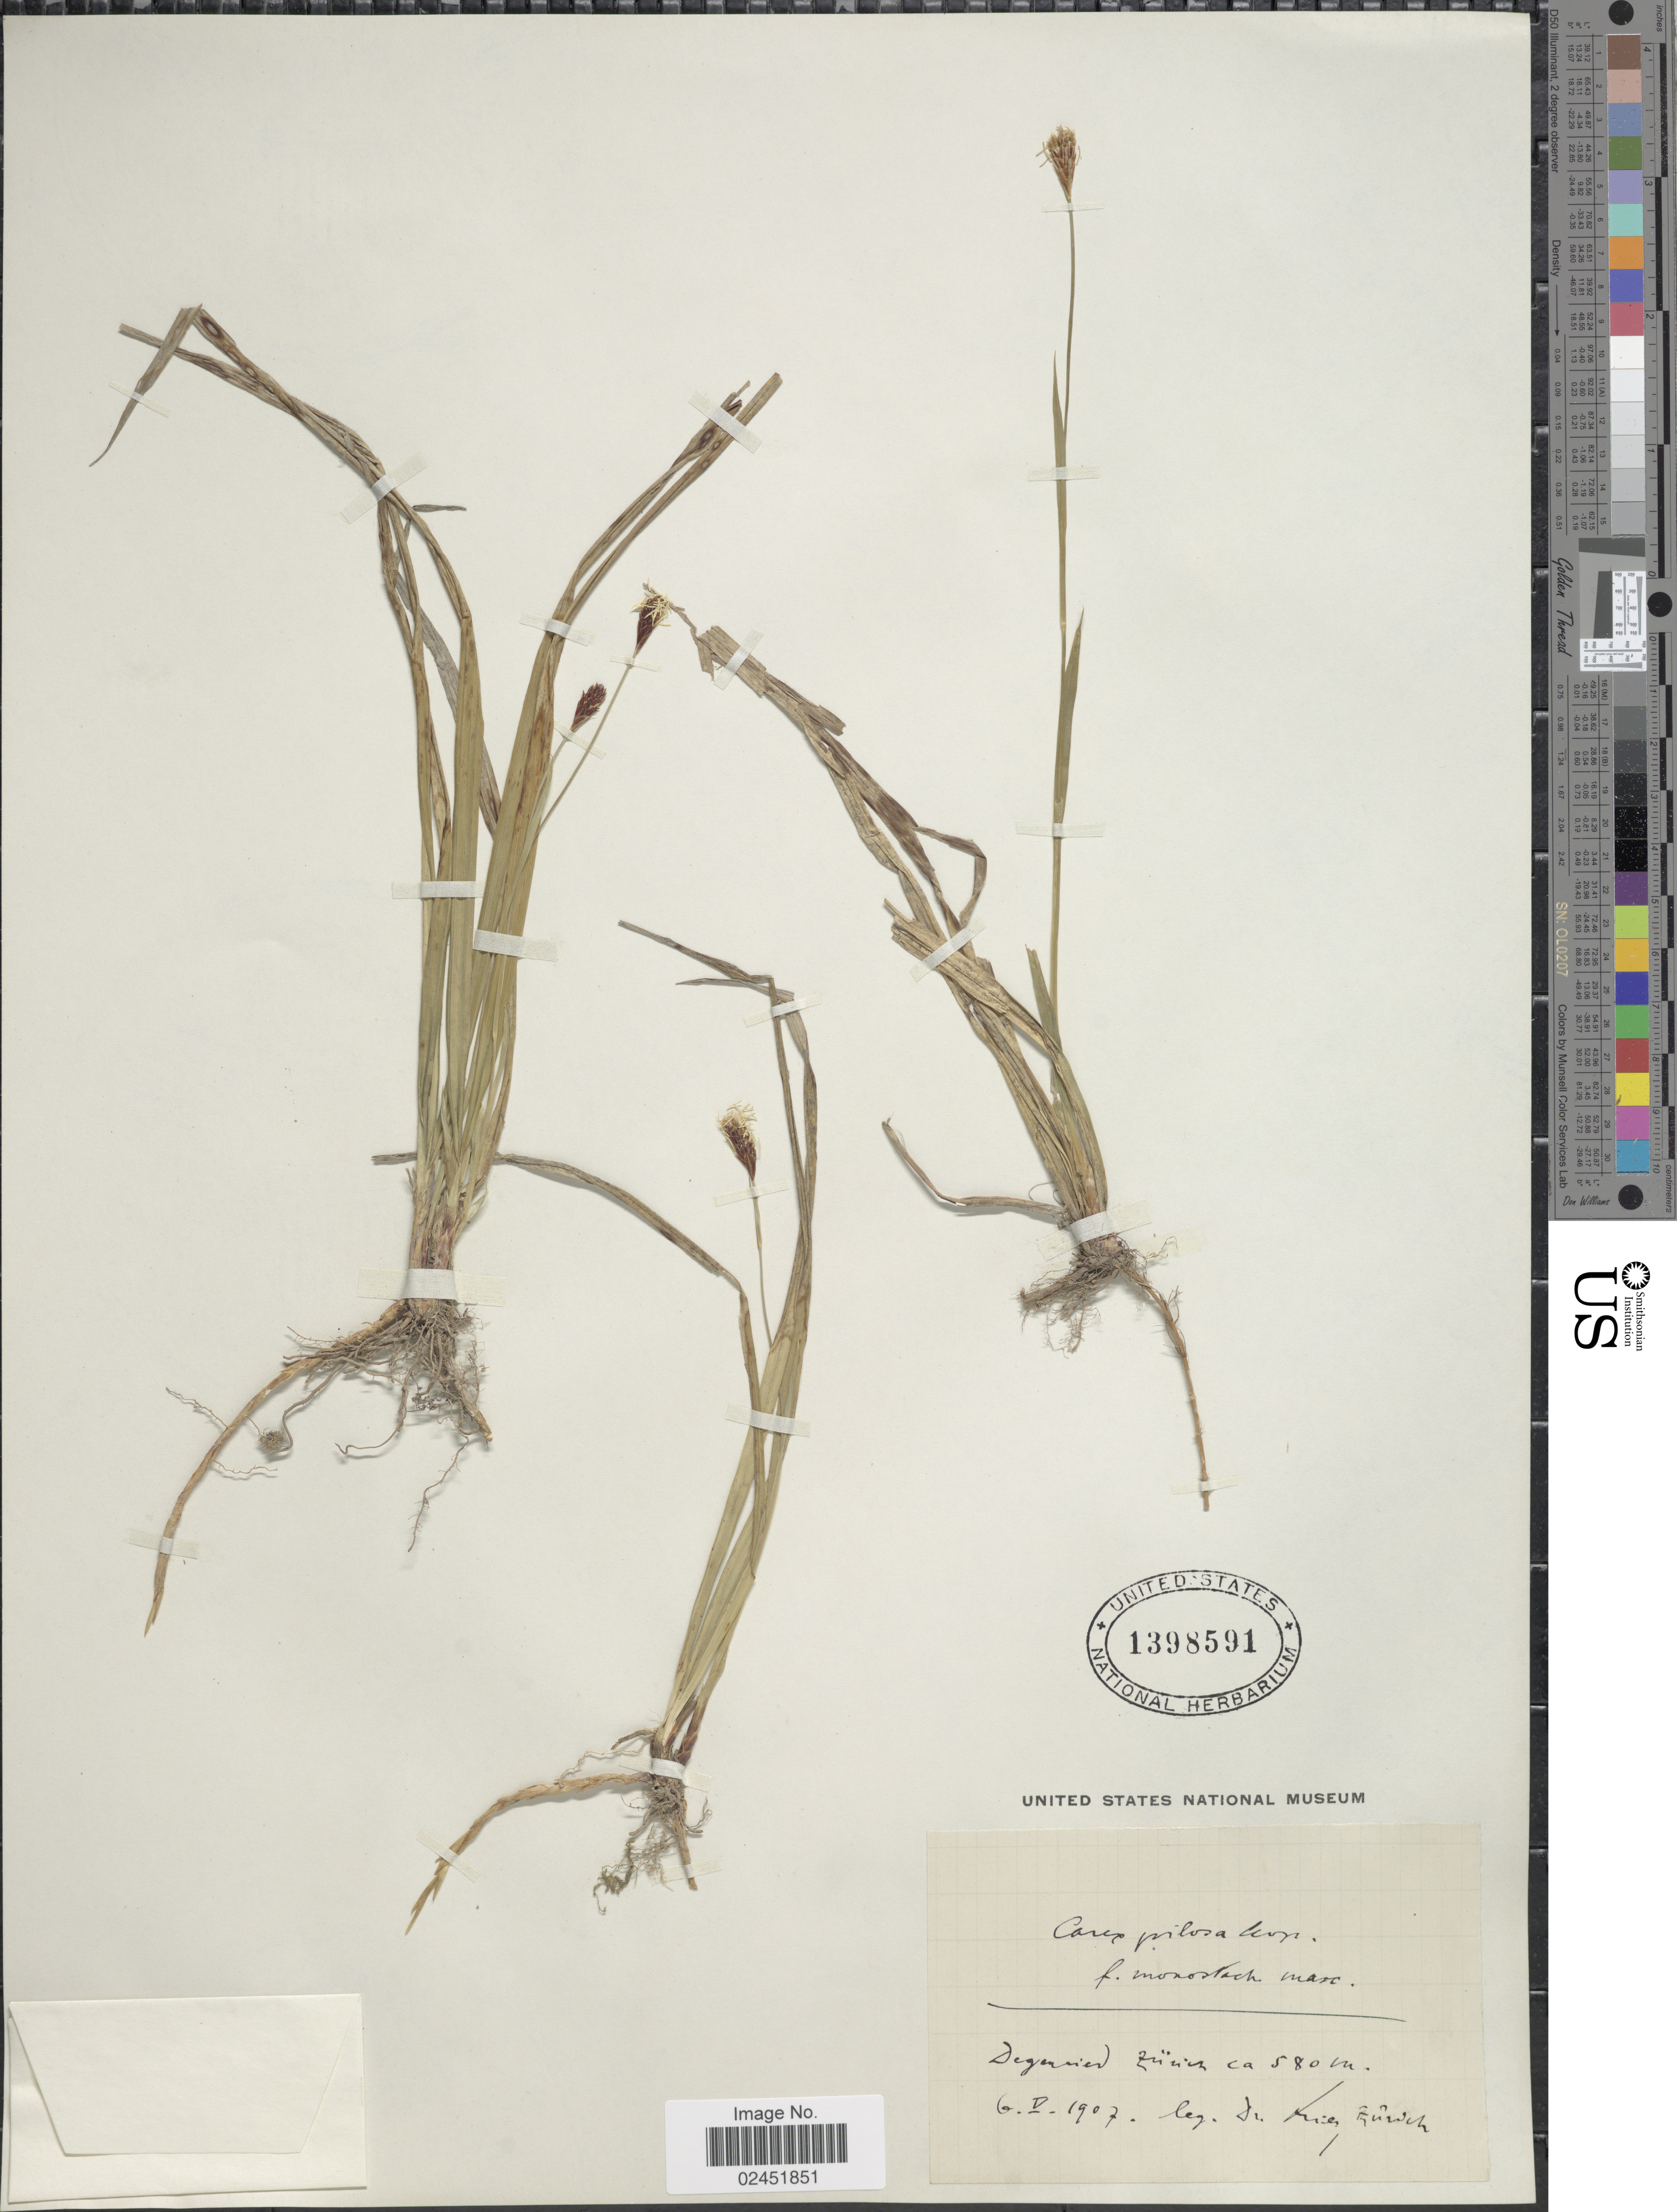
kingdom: Plantae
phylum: Tracheophyta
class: Liliopsida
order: Poales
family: Cyperaceae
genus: Carex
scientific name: Carex pilosa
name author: Scop.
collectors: -. Fries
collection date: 1907-01-06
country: Switzerland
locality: Degenried Zurich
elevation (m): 580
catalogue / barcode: US 1398591